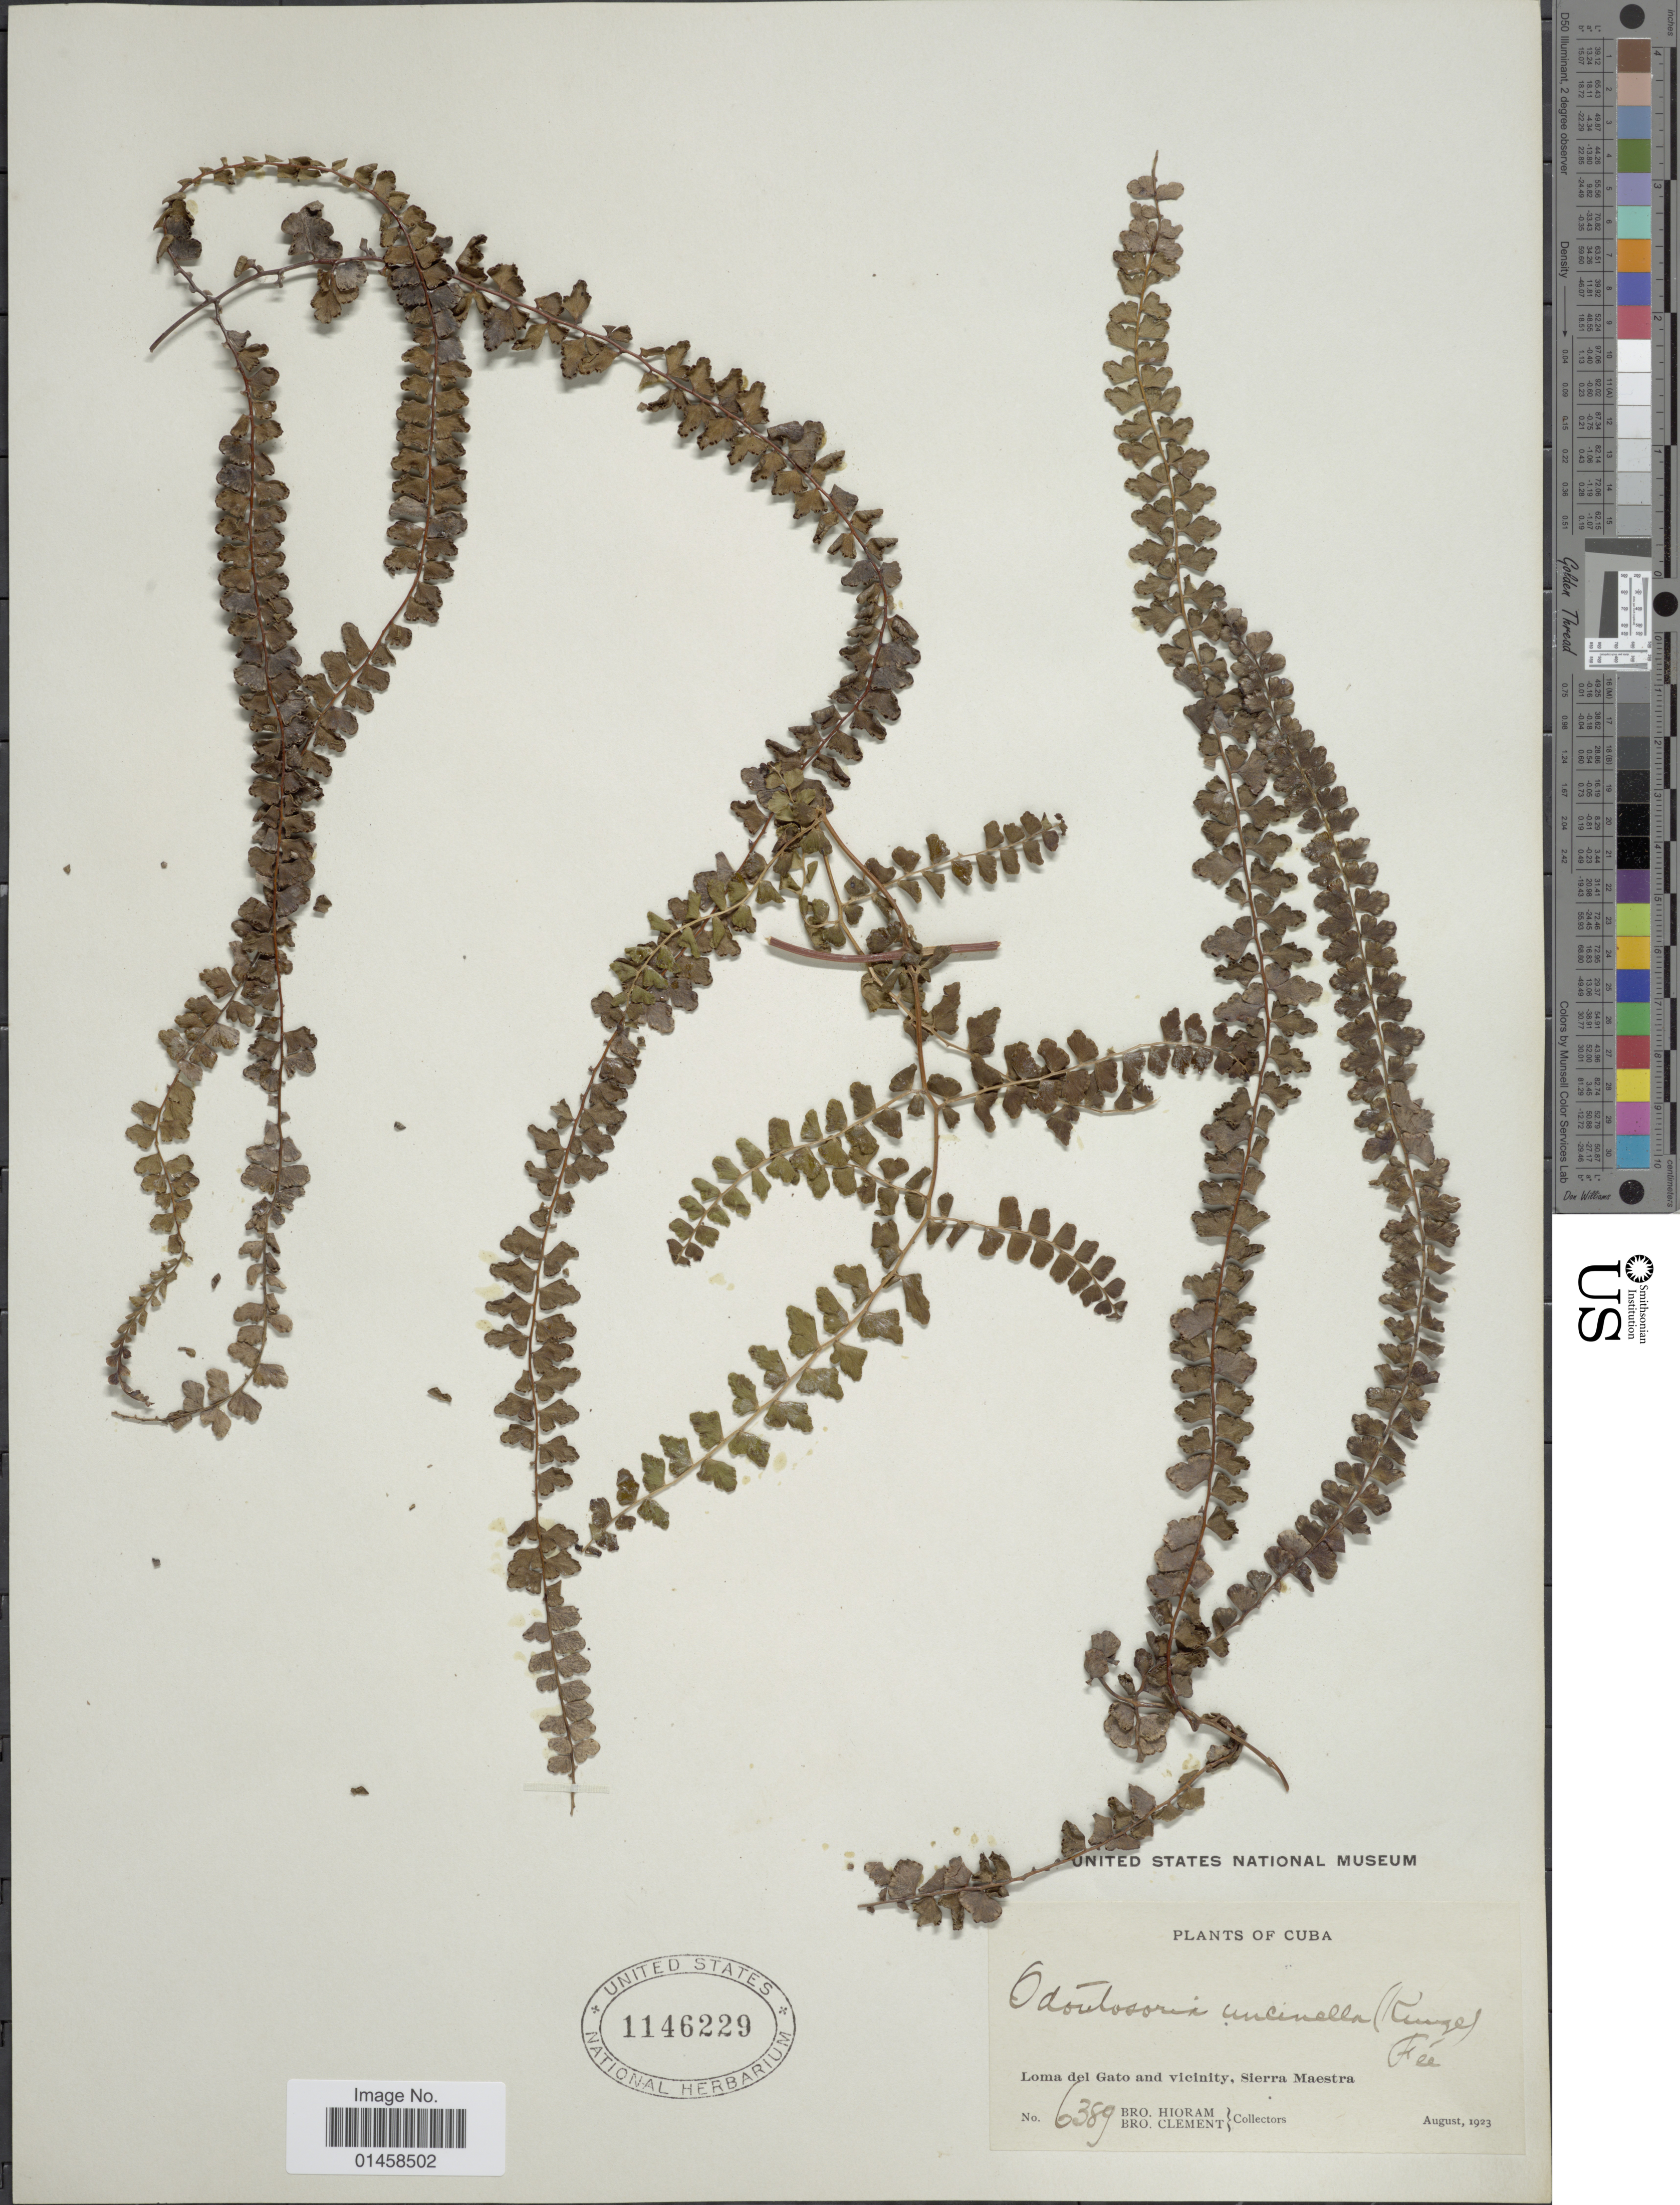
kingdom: Plantae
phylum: Tracheophyta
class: Polypodiopsida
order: Polypodiales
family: Lindsaeaceae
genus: Odontosoria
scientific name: Odontosoria scandens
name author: (Desv.) C. Chr.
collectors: Bro. Hioram & Bro. Clemente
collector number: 6389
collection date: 1923-08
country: Cuba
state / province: Oriente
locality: Loma del Gato and vicinity, Sierra Maestra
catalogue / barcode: US 1146229